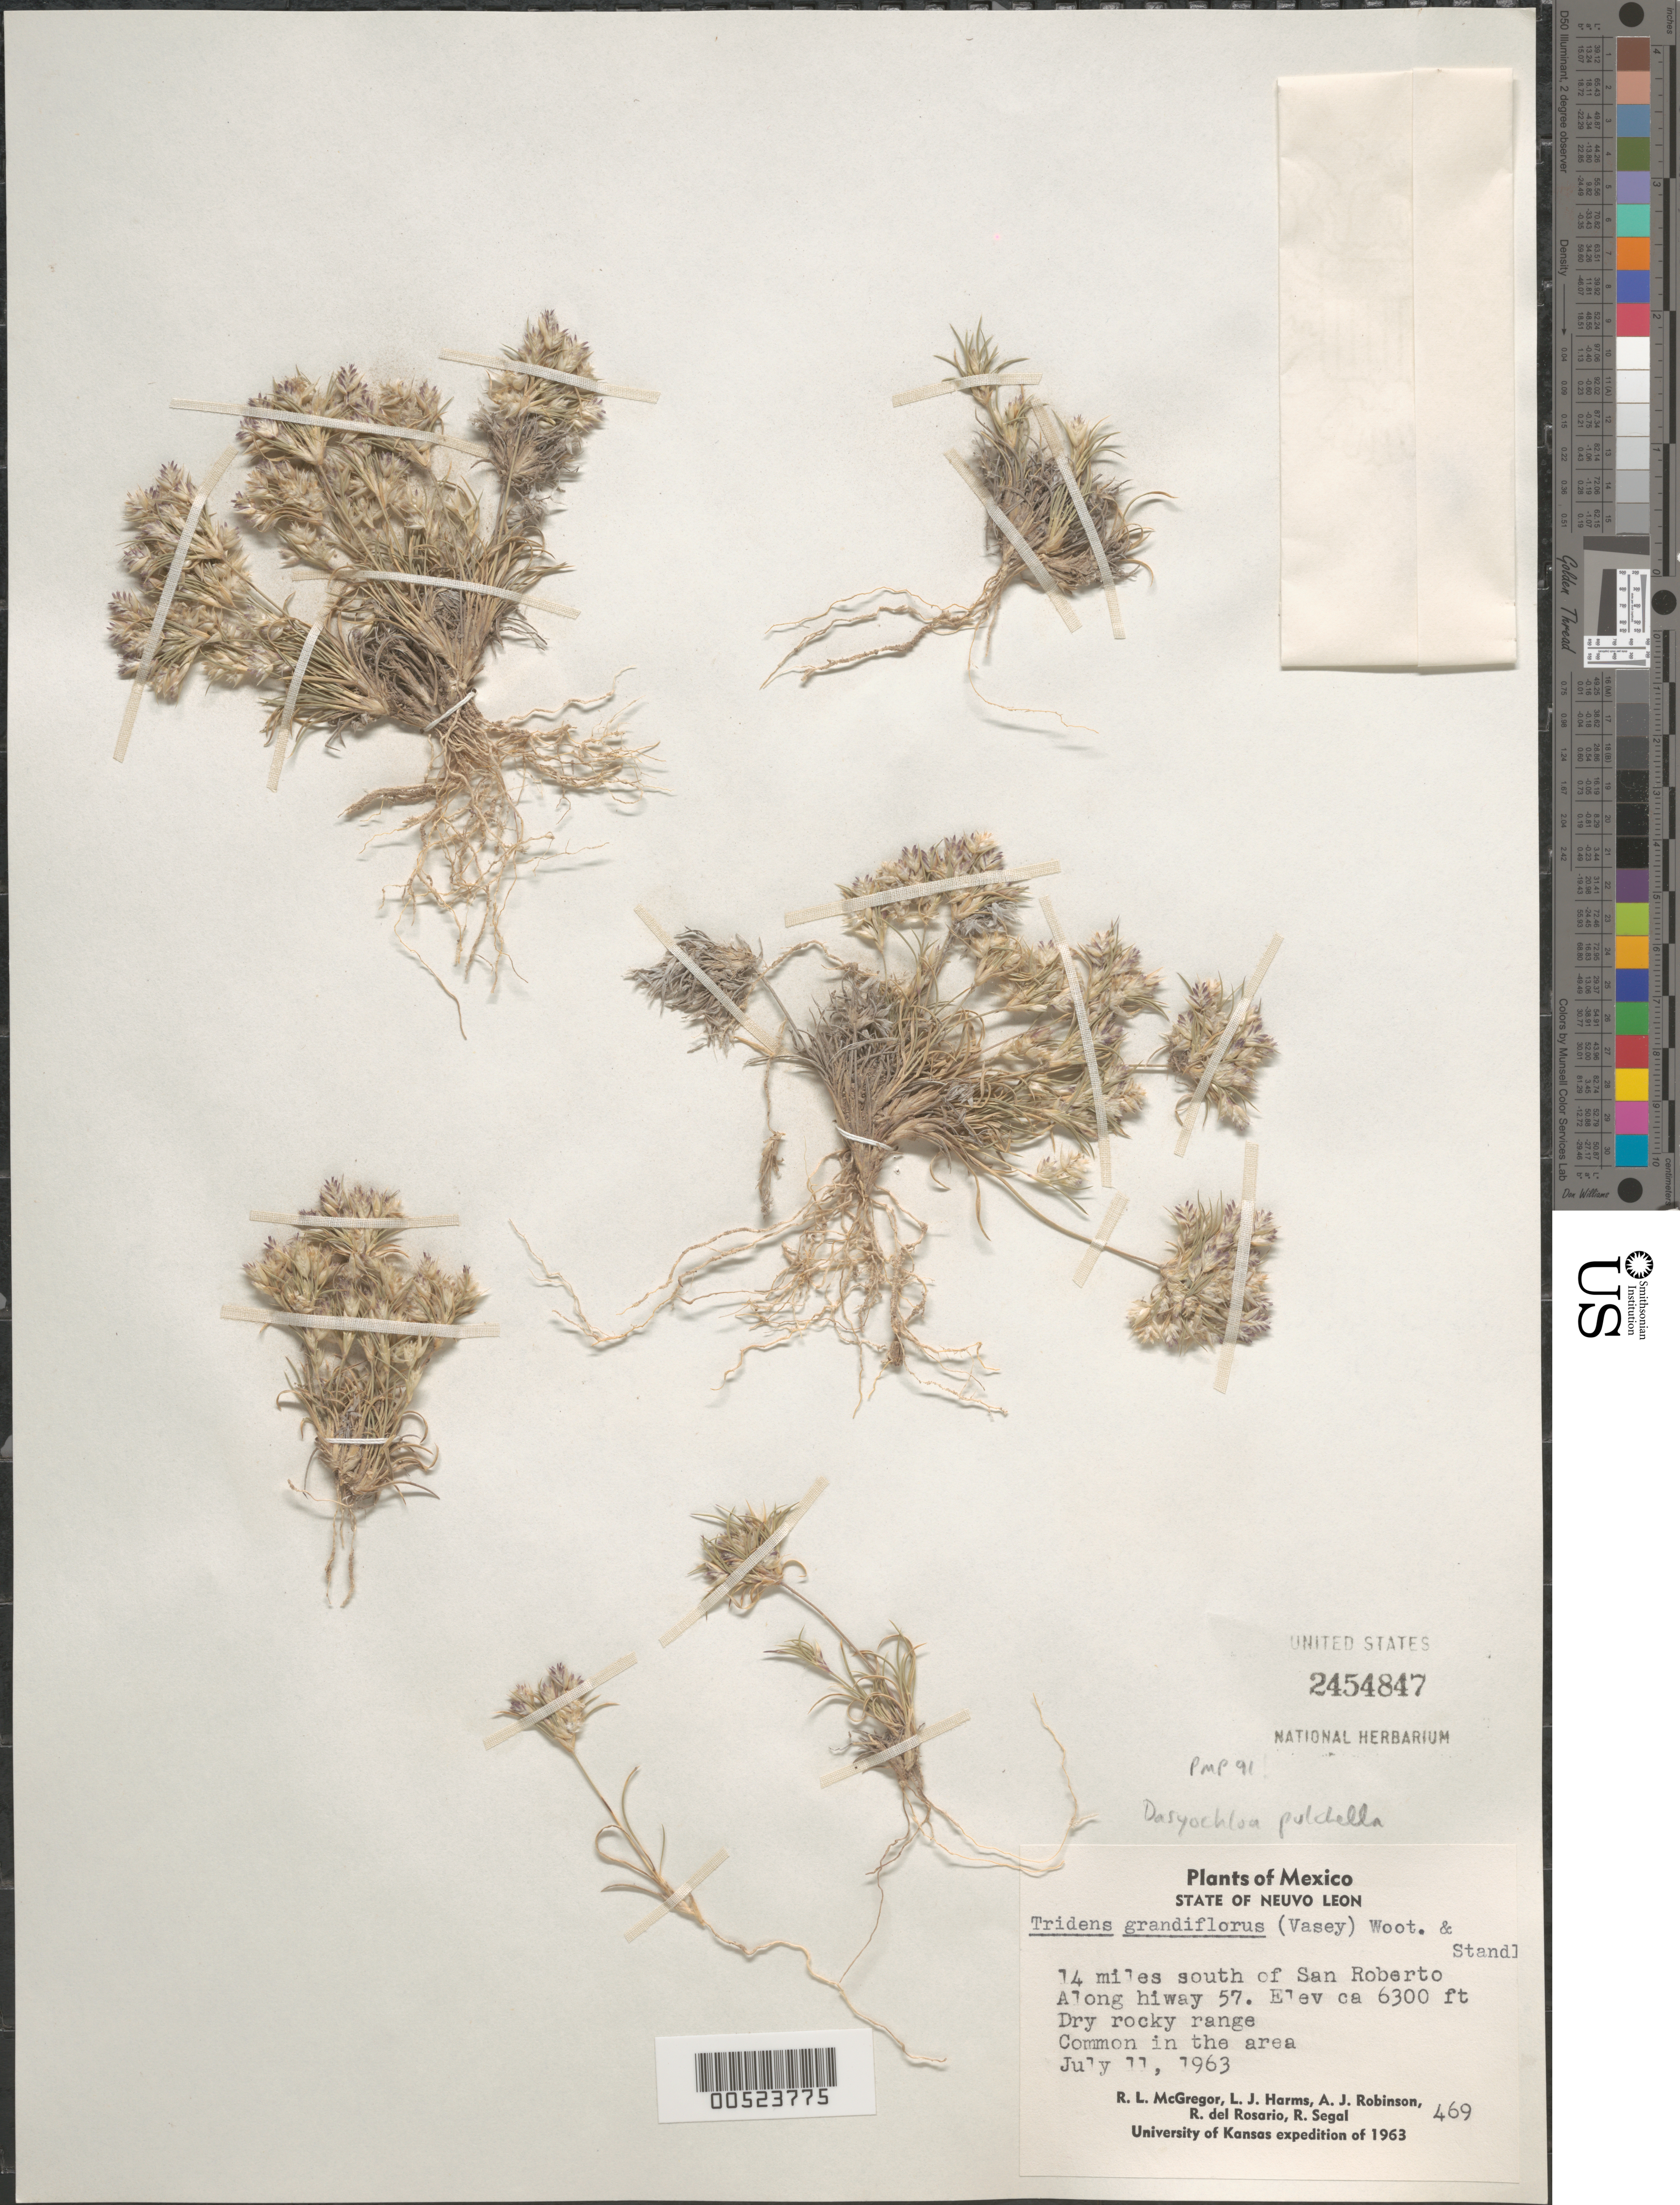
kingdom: Plantae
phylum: Tracheophyta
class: Liliopsida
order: Poales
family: Poaceae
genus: Dasyochloa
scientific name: Dasyochloa pulchella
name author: (Kunth) Willd. ex Rydb.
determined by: Peterson, Paul M., (BOT), Smithsonian Institution - National Museum of Natural History (UNITED STATES)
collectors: R. McGregor, L. Harms, A. J. Robinson & R. Segal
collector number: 469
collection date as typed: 11 Jul 1963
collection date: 1963-07-11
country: Mexico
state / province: Nuevo León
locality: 14 mi S of San Roberto along Hwy 57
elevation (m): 1920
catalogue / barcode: US 2454847